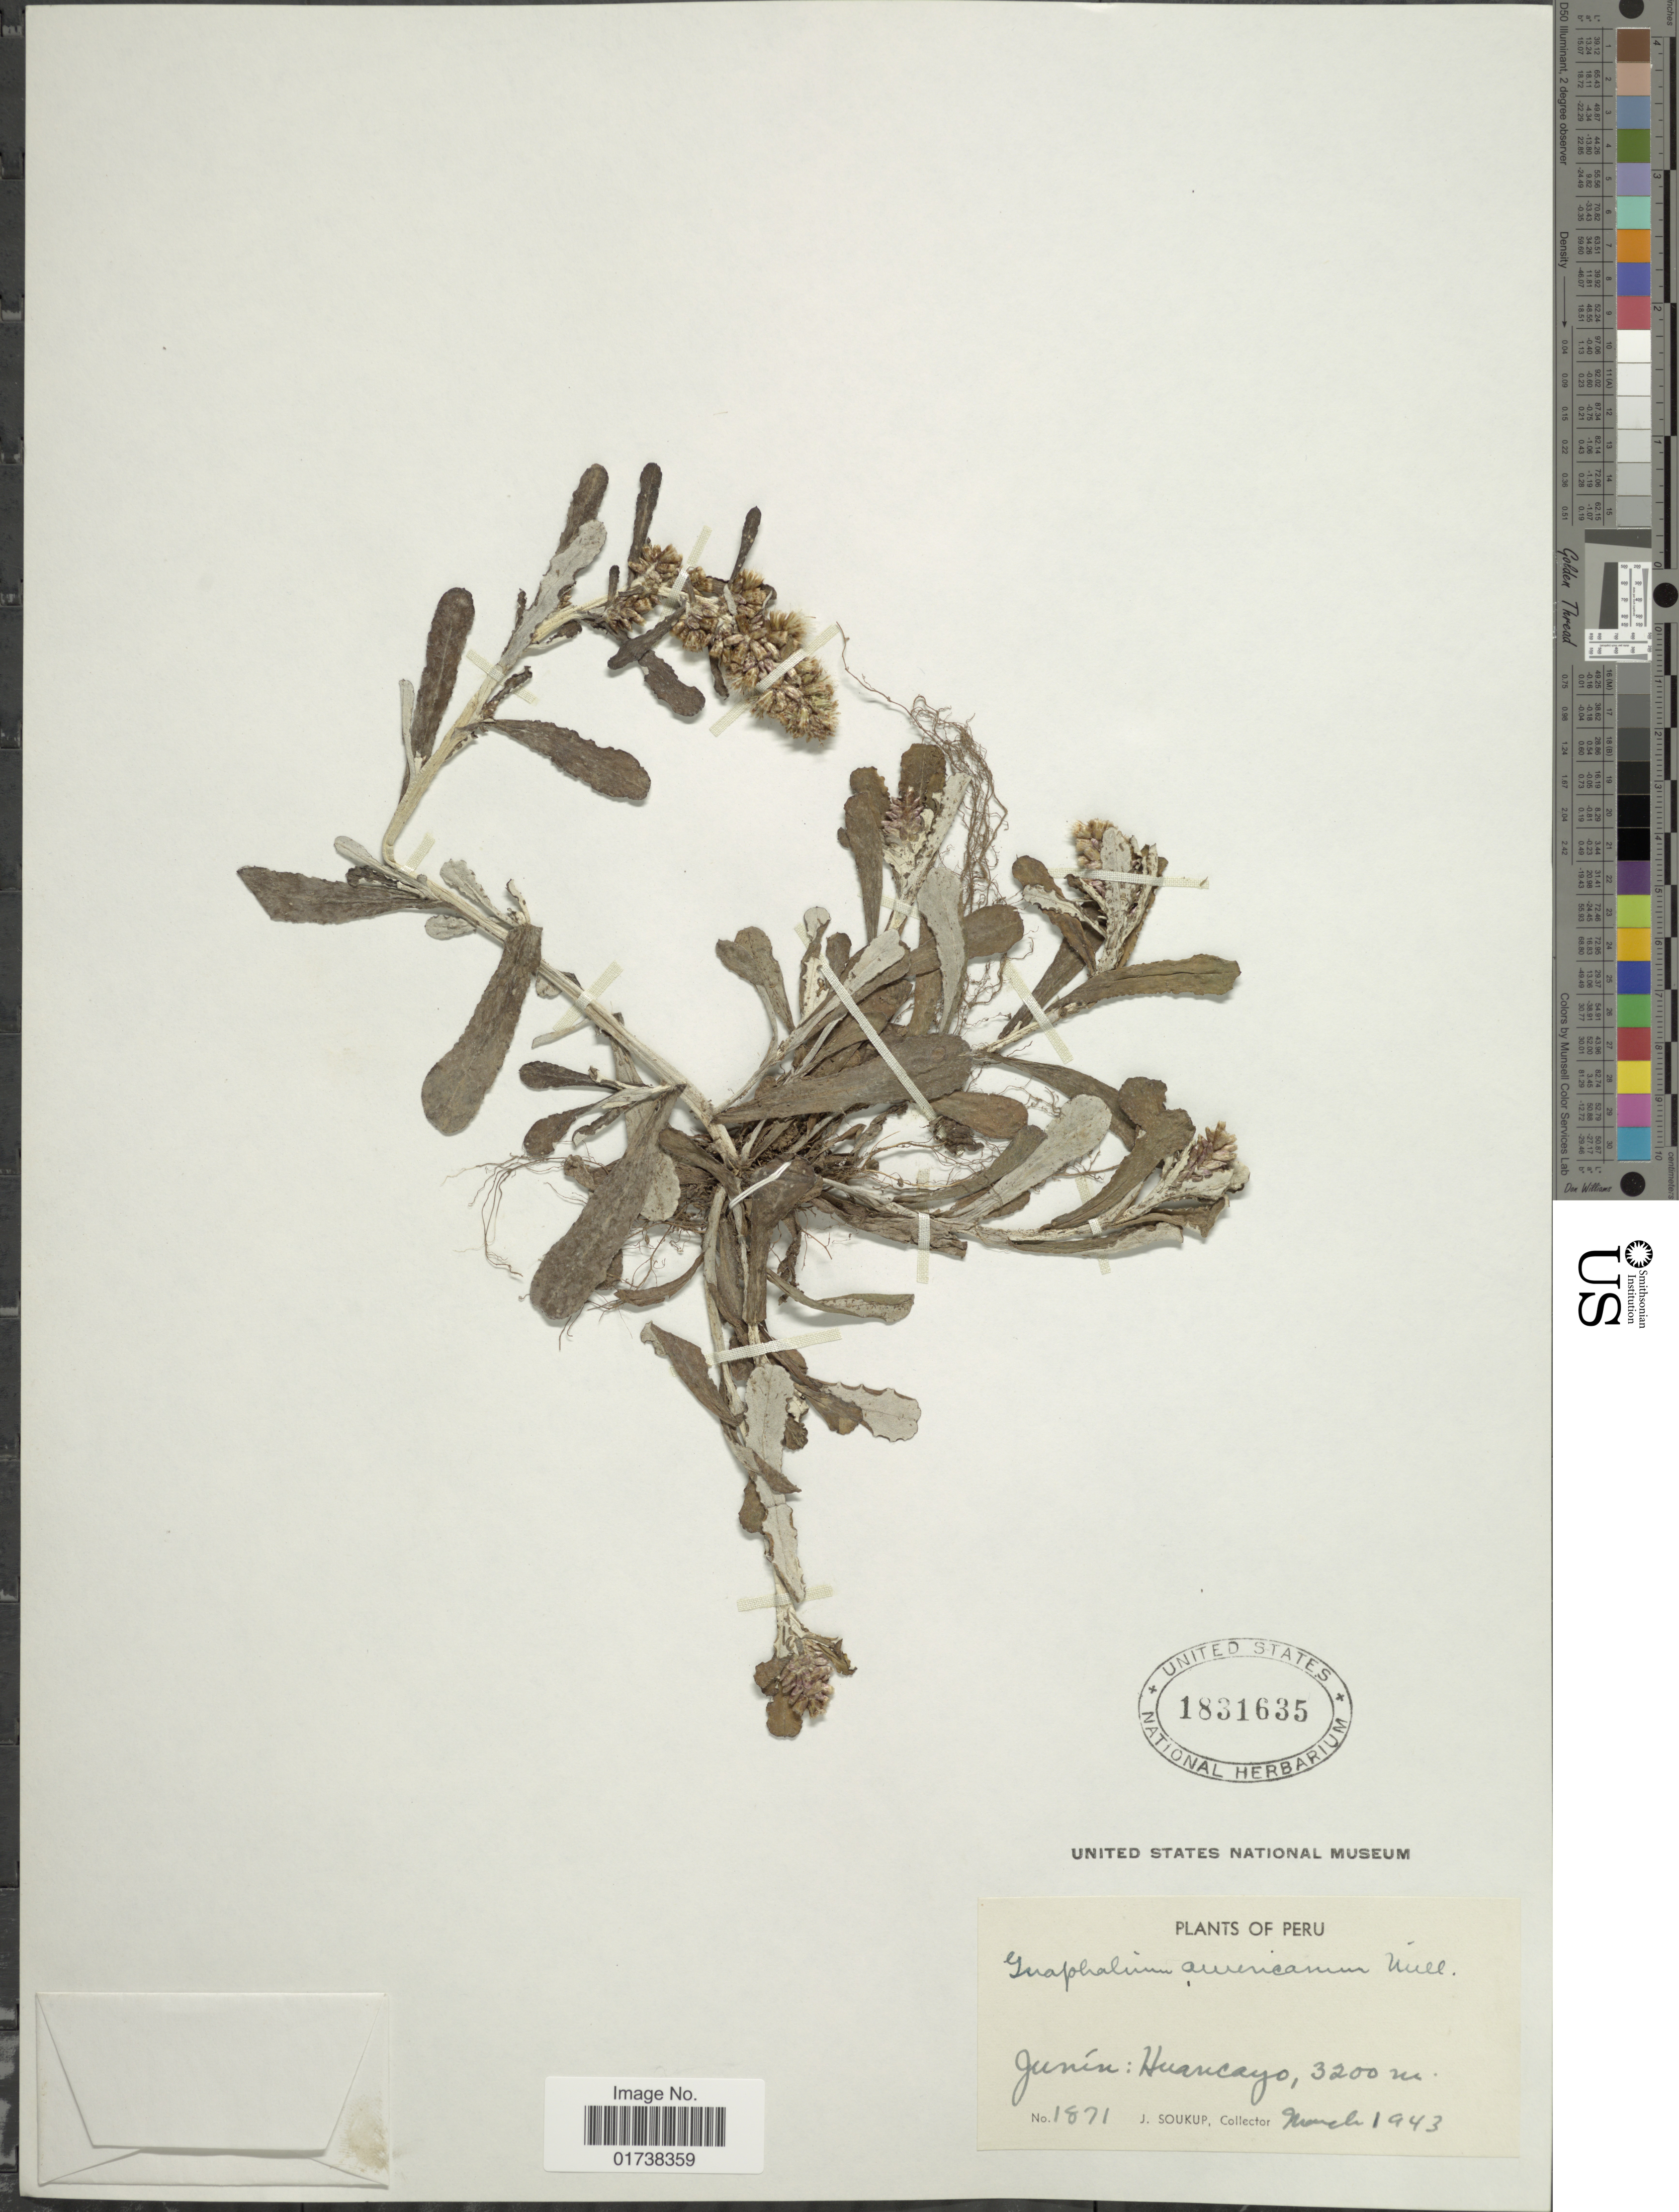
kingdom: Plantae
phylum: Tracheophyta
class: Magnoliopsida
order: Asterales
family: Asteraceae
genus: Gamochaeta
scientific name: Gamochaeta americana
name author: (Mill.) Wedd.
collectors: J. Soukup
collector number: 1871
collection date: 1943-03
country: Peru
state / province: Junín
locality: Huancayo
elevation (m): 3200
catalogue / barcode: US 1831635